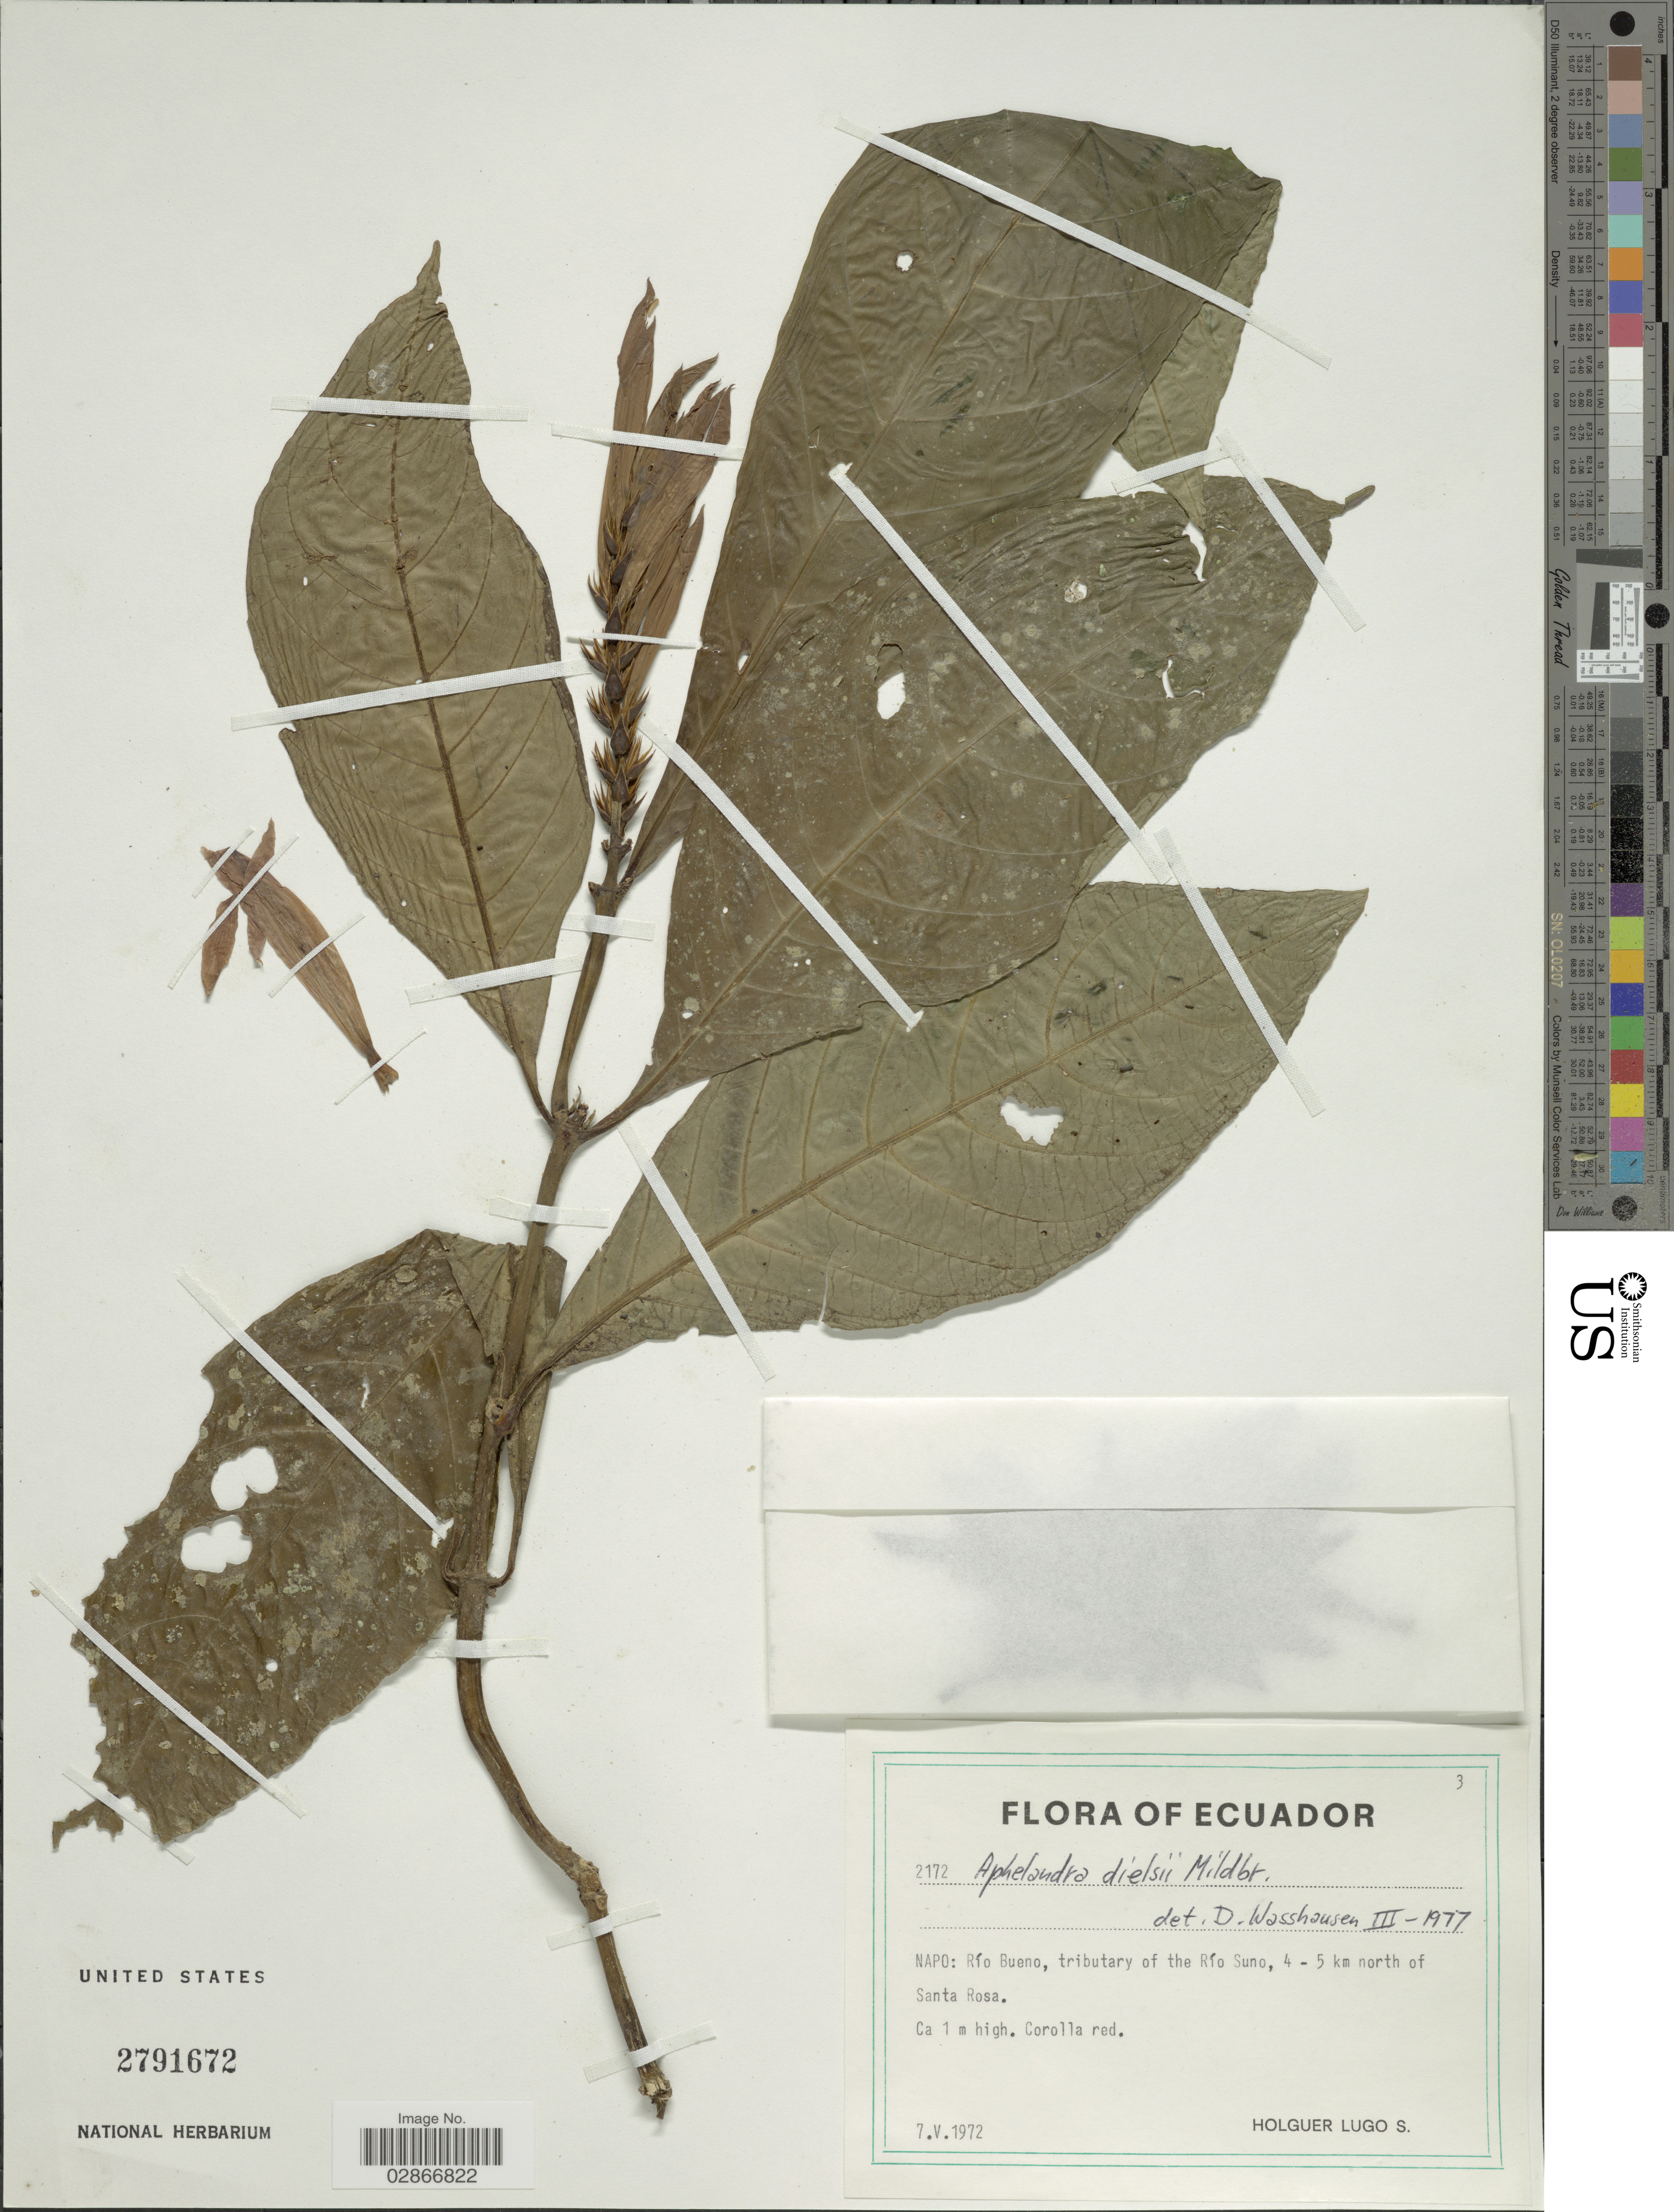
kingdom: Plantae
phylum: Tracheophyta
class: Magnoliopsida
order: Lamiales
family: Acanthaceae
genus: Aphelandra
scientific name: Aphelandra dielsii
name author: Mildbr.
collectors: H. Lugo S.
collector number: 2172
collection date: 1972-05-07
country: Ecuador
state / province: Napo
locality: Río Bueno, tributary of the Río Suno, 4-5 km north of Santa Rosa.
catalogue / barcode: US 2791672